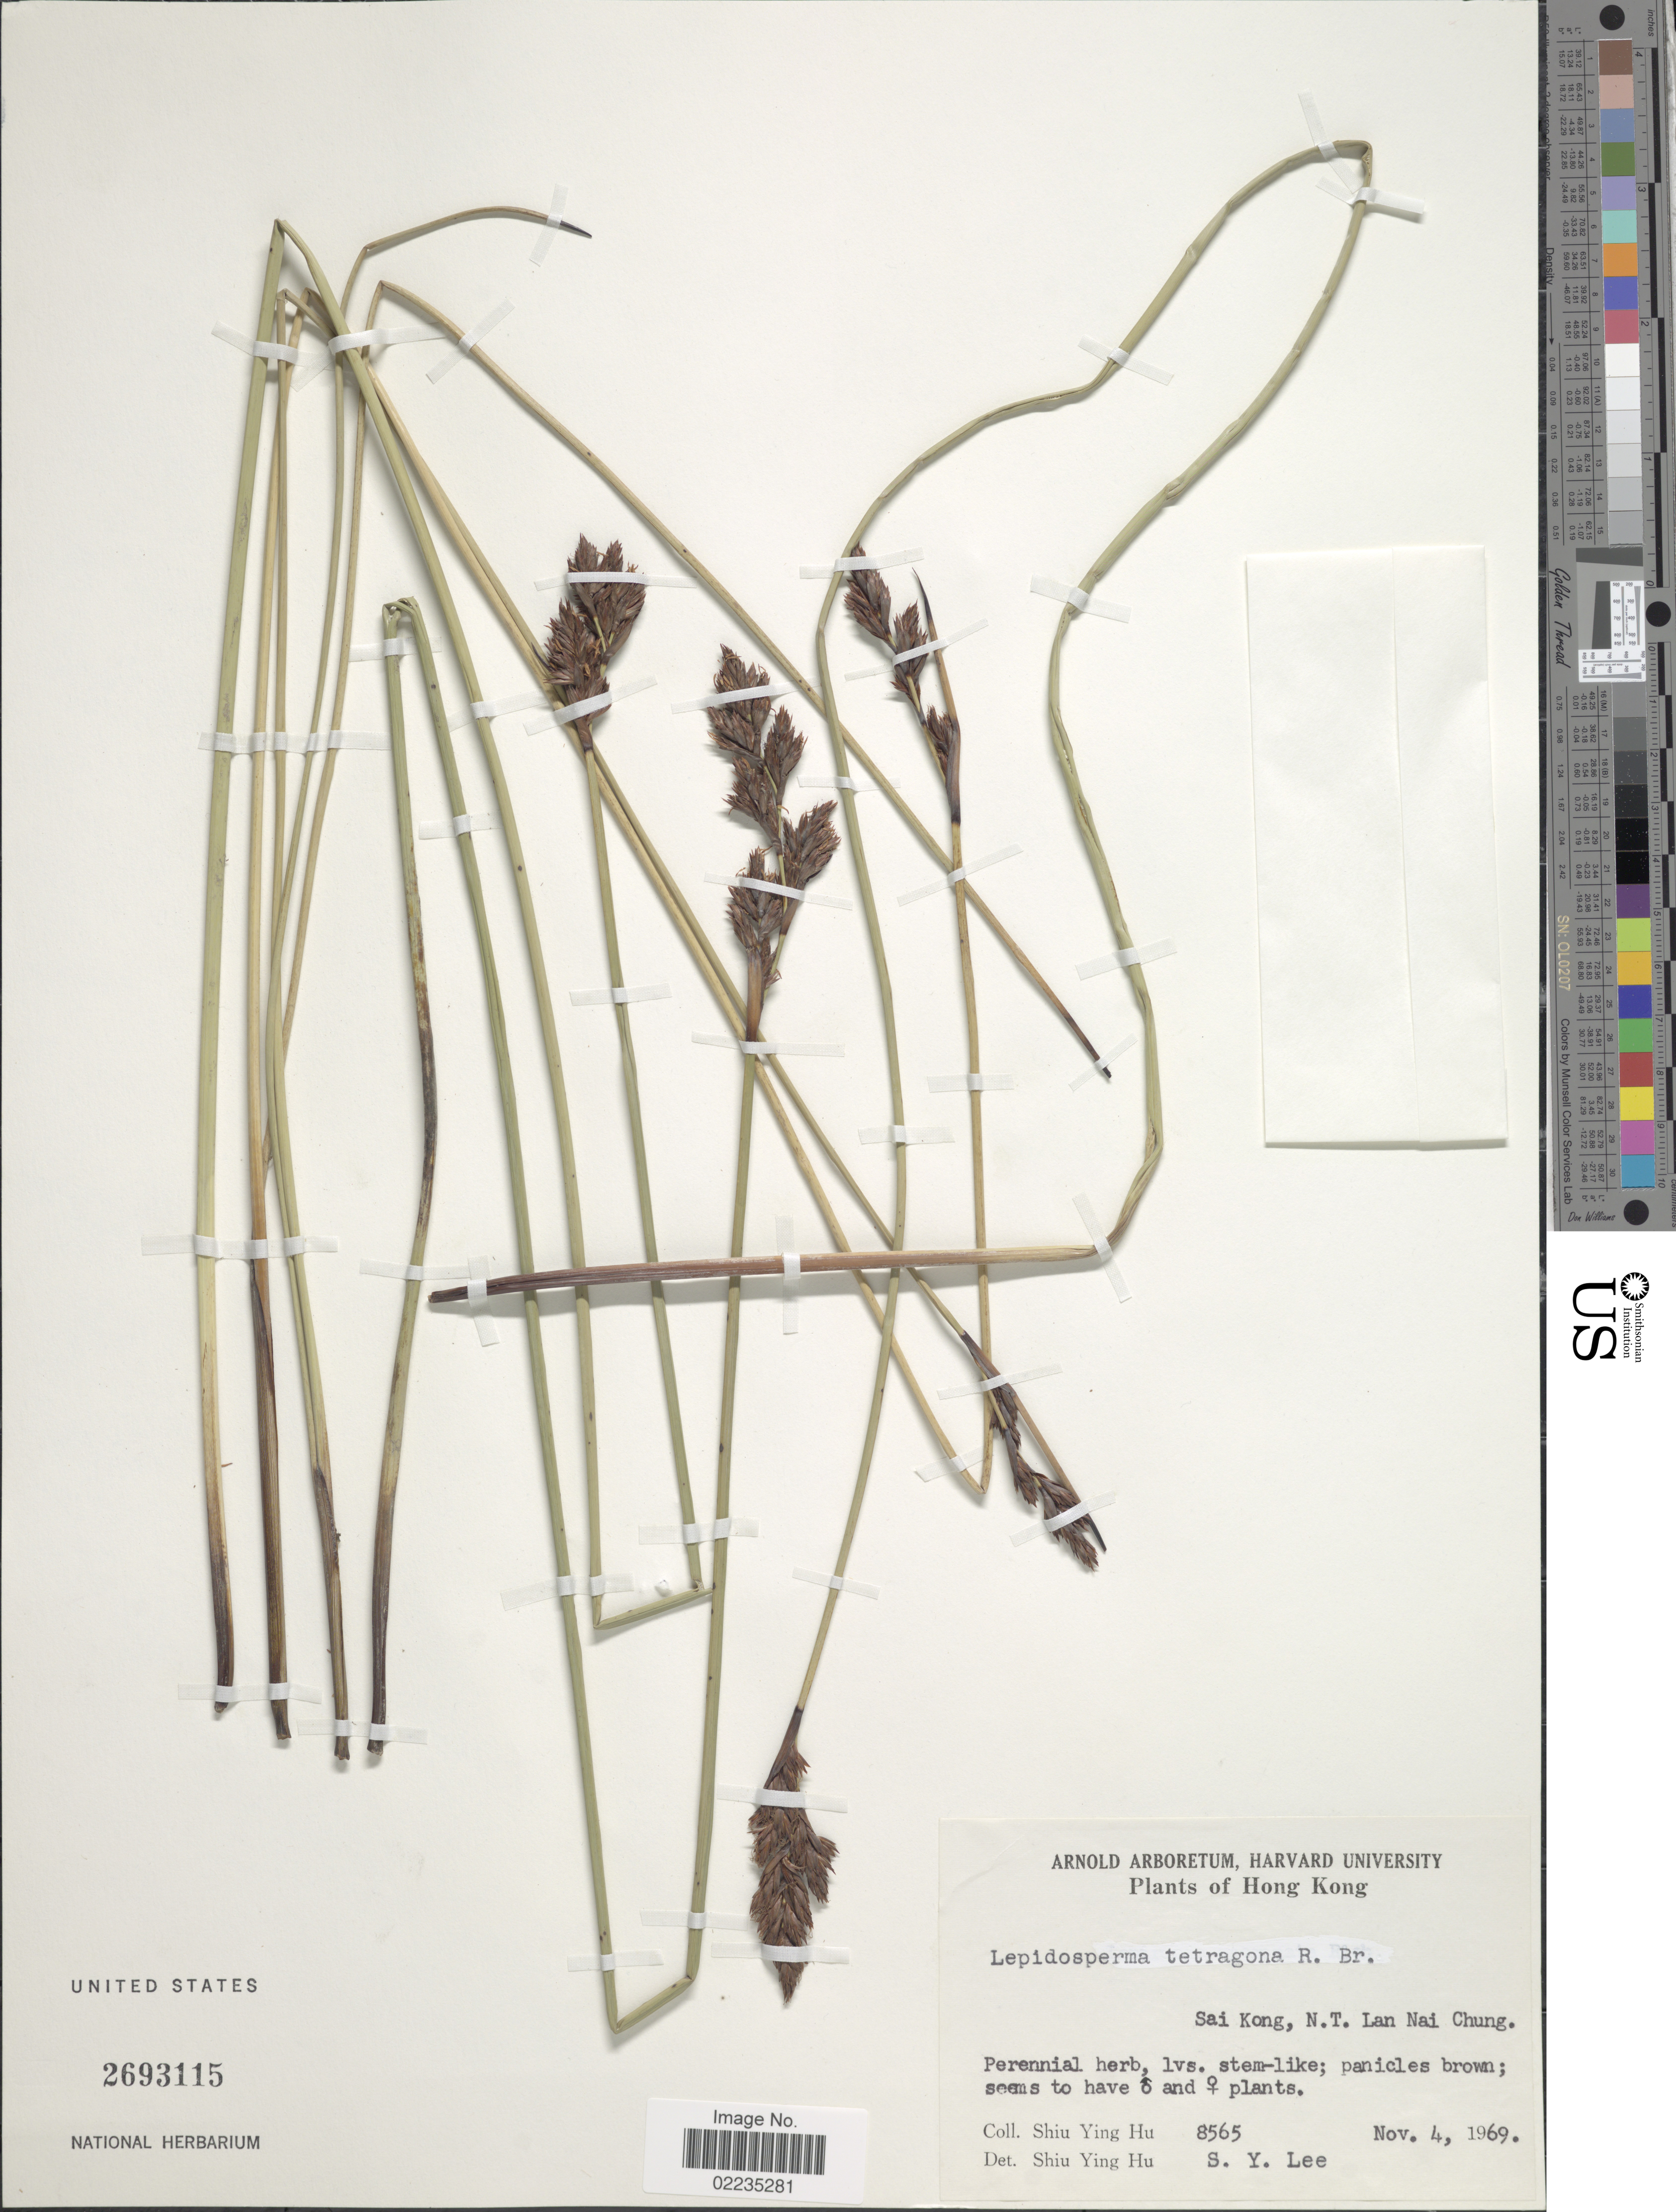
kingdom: Plantae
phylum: Tracheophyta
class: Liliopsida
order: Poales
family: Cyperaceae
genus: Lepidosperma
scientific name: Lepidosperma chinense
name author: Nees & Meyen ex Kunth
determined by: Strong, Mark T., (BOT), Smithsonian Institution - National Museum of Natural History (UNITED STATES)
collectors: S. Y. Hu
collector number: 8565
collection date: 1969-11-04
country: China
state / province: Hong Kong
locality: Sai Kong, N. T. Lan Nai Chung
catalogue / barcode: US 2693115